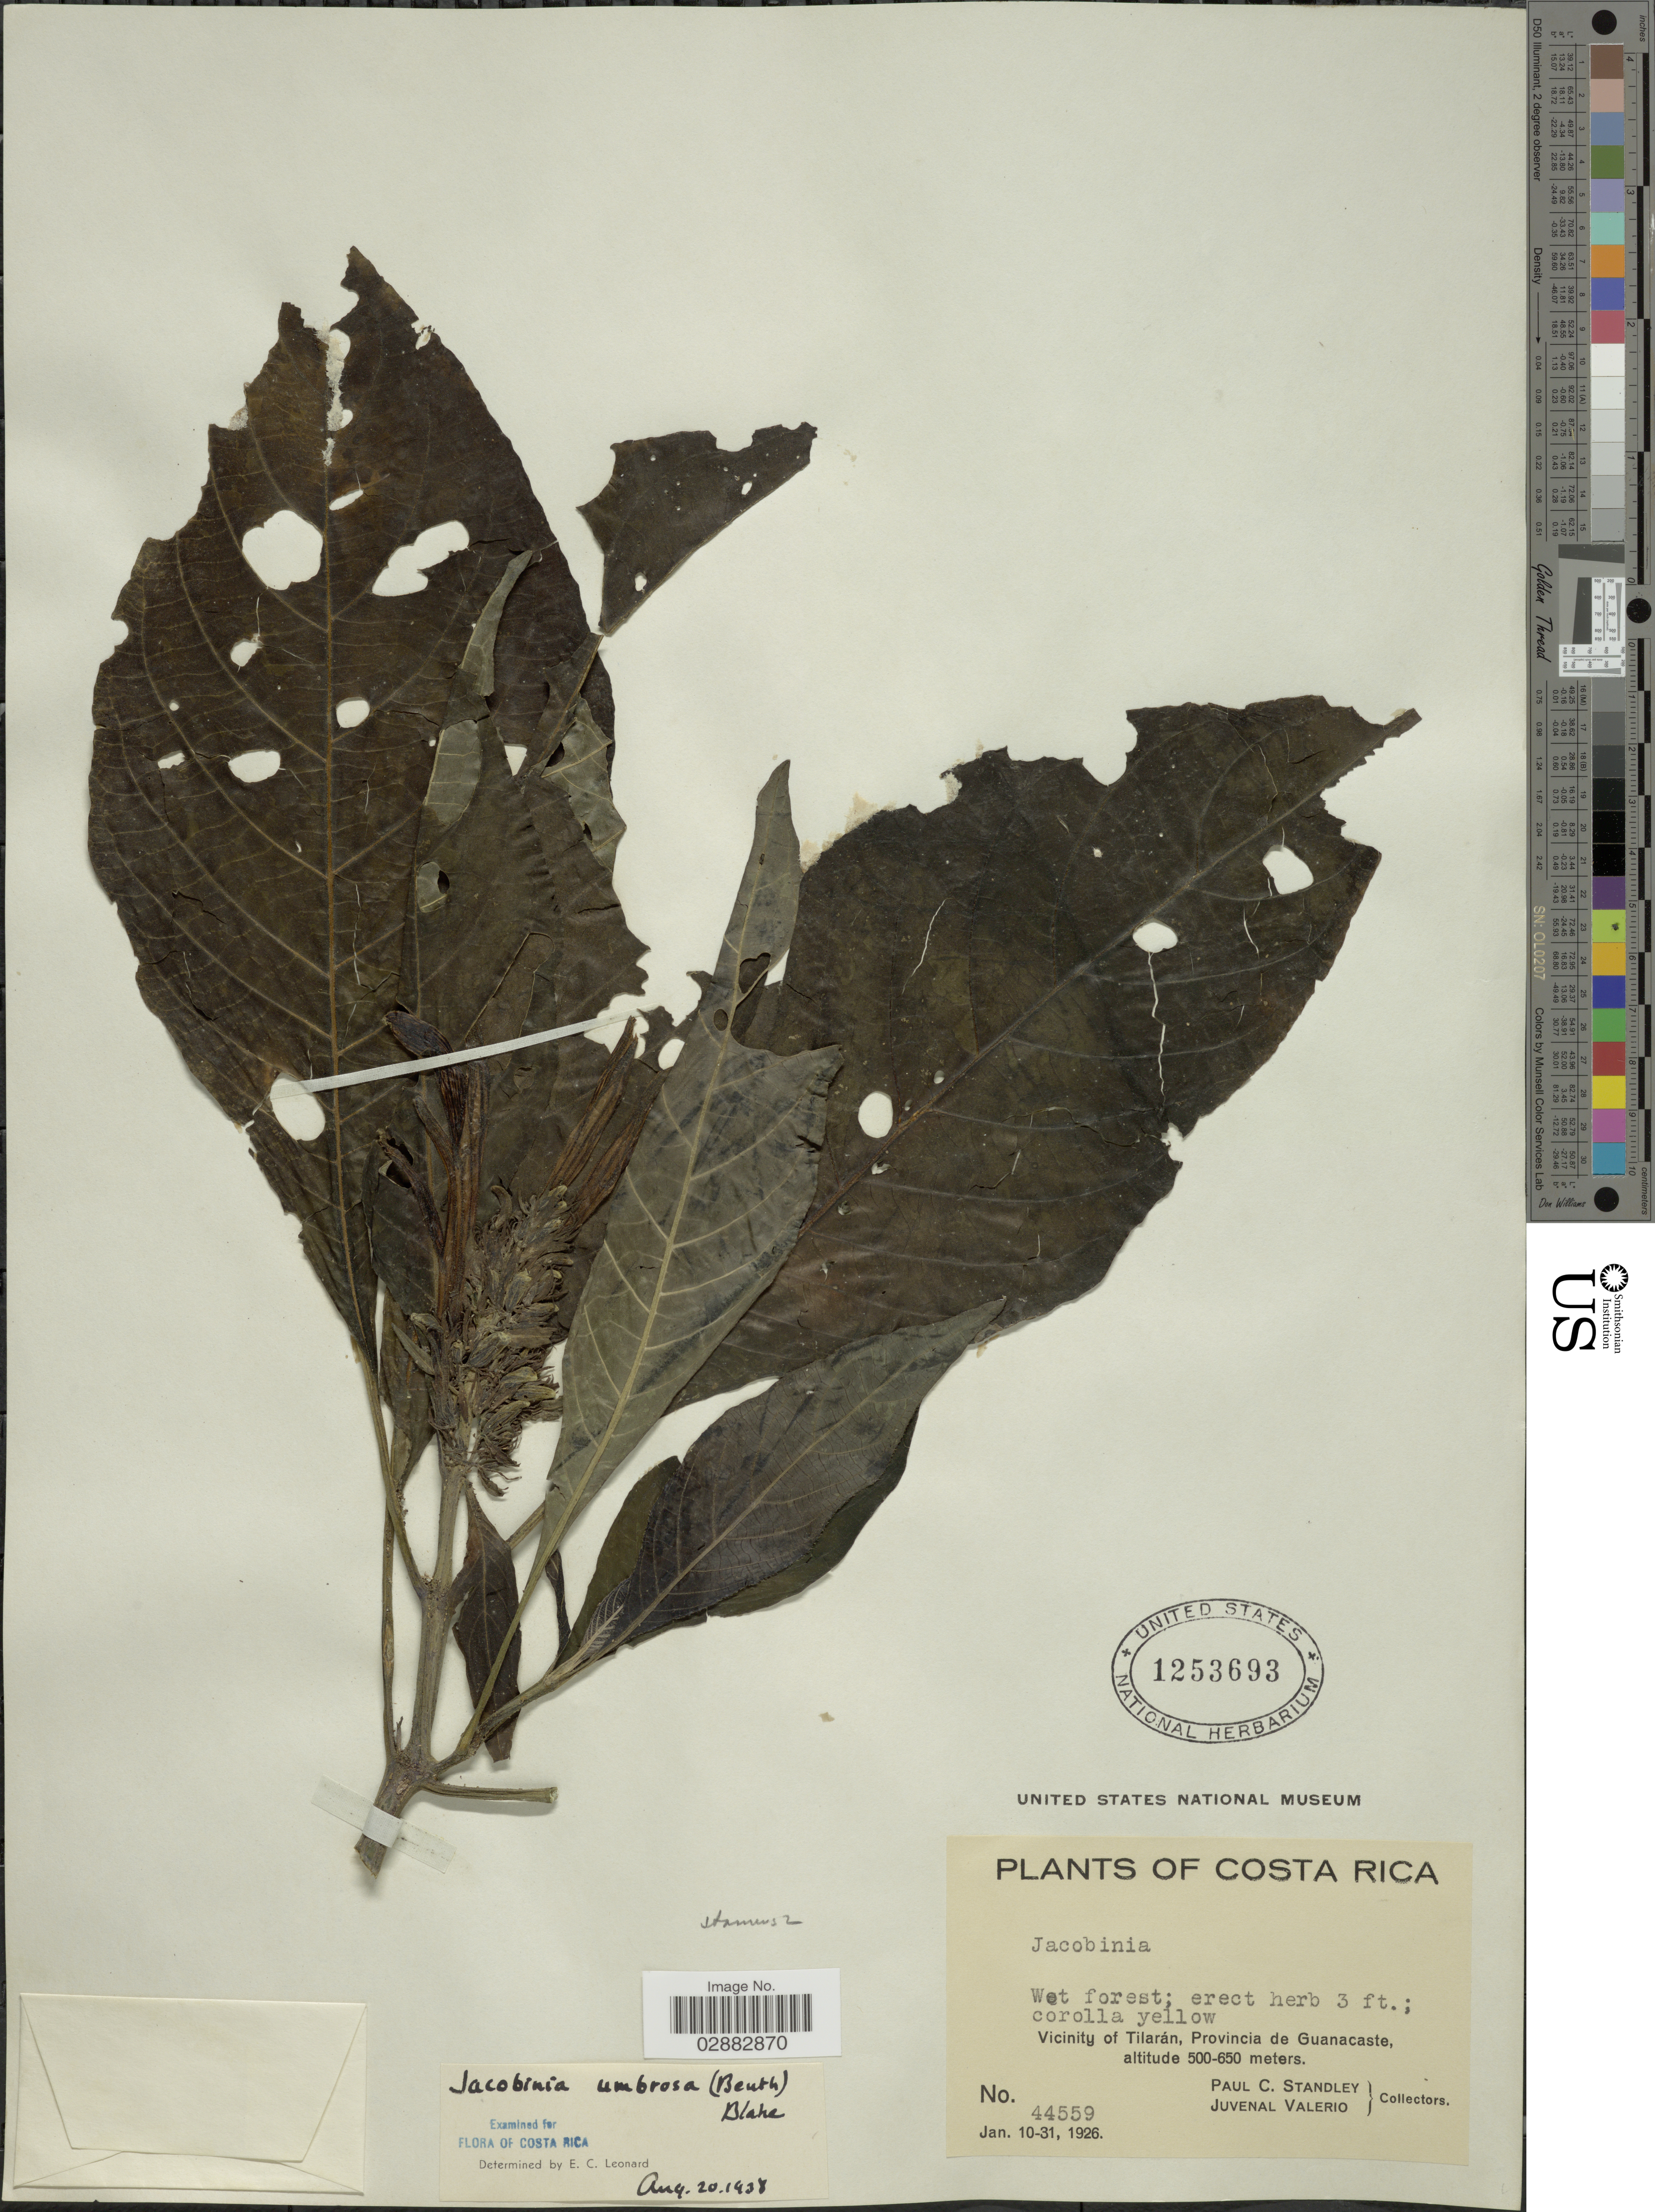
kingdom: Plantae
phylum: Tracheophyta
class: Magnoliopsida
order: Lamiales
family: Acanthaceae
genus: Jacobinia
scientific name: Jacobinia umbrosa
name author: (Benth.) S.F. Blake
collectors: P. C. Standley & J. Valerio R.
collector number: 44559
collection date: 1926-01-10/1926-01-31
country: Costa Rica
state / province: Guanacaste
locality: Vicinity of Tilarán, Provincia de Guanacaste.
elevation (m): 500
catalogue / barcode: US 1253693